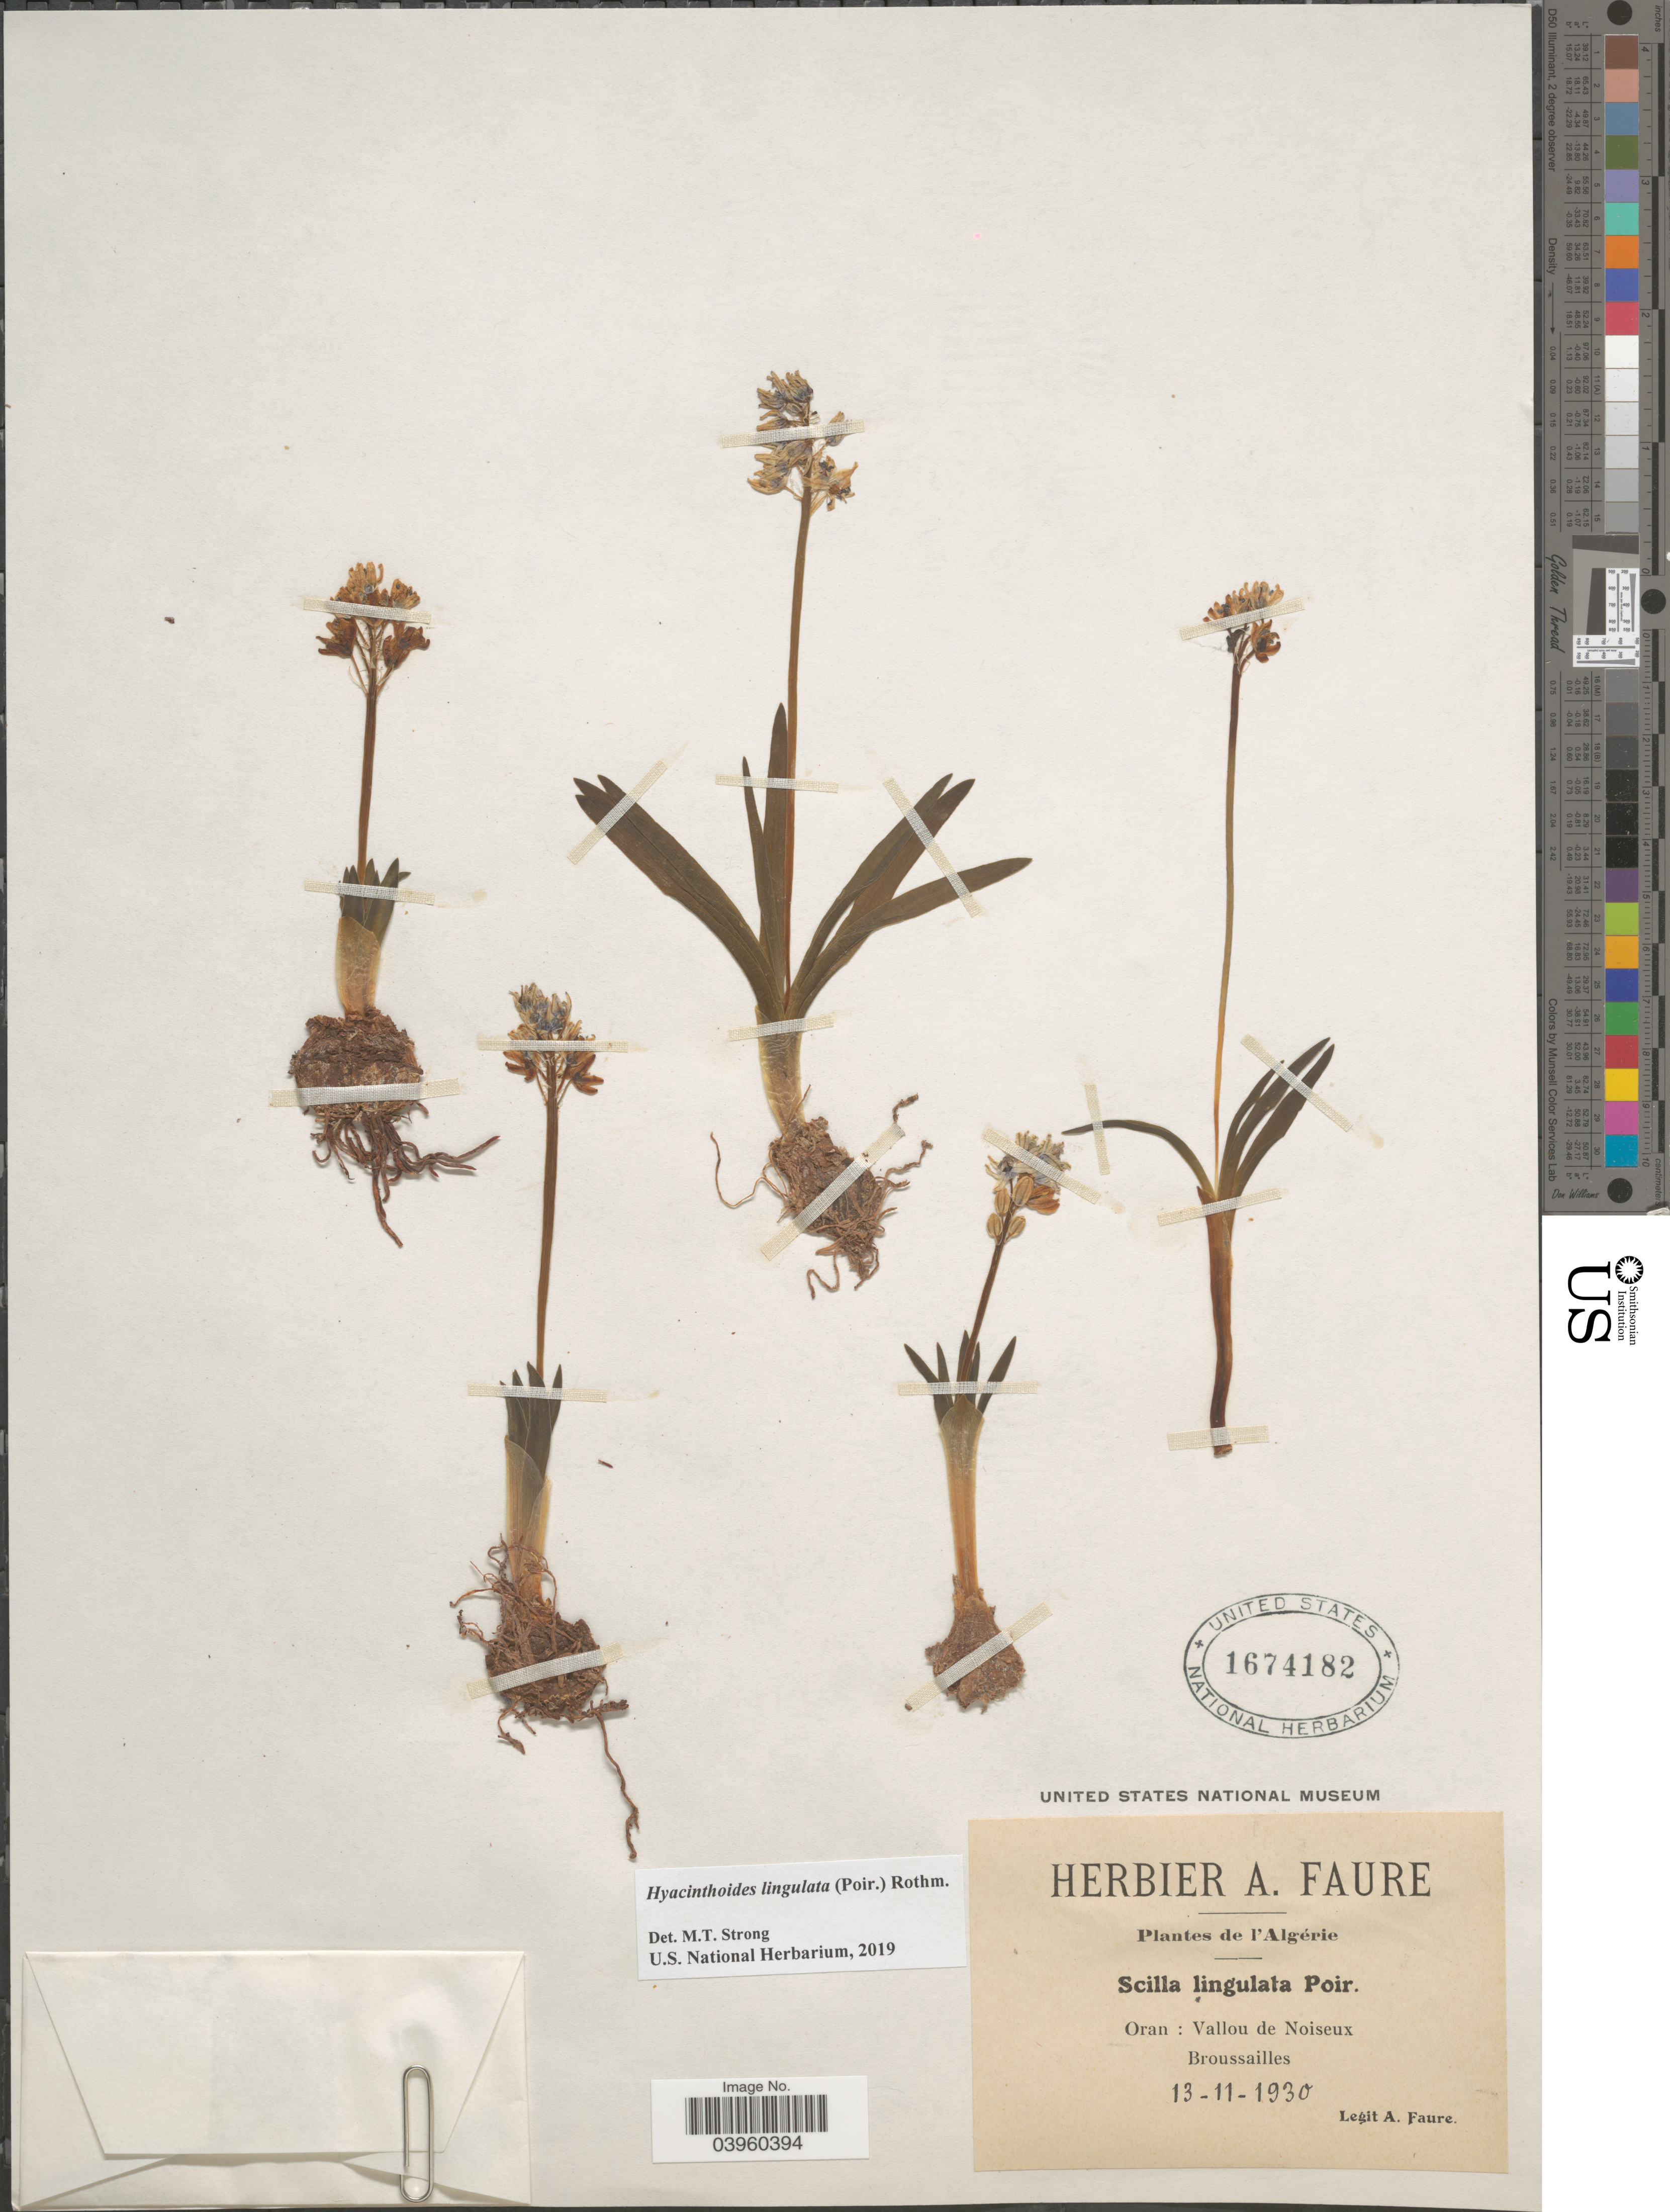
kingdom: Plantae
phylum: Tracheophyta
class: Liliopsida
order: Asparagales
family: Asparagaceae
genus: Hyacinthoides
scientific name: Hyacinthoides lingulata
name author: (Poir.) Rothm.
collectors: A. Faure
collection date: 1930-11-13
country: Algeria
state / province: Oran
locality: Vallou de Noiseux.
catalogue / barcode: US 1674182